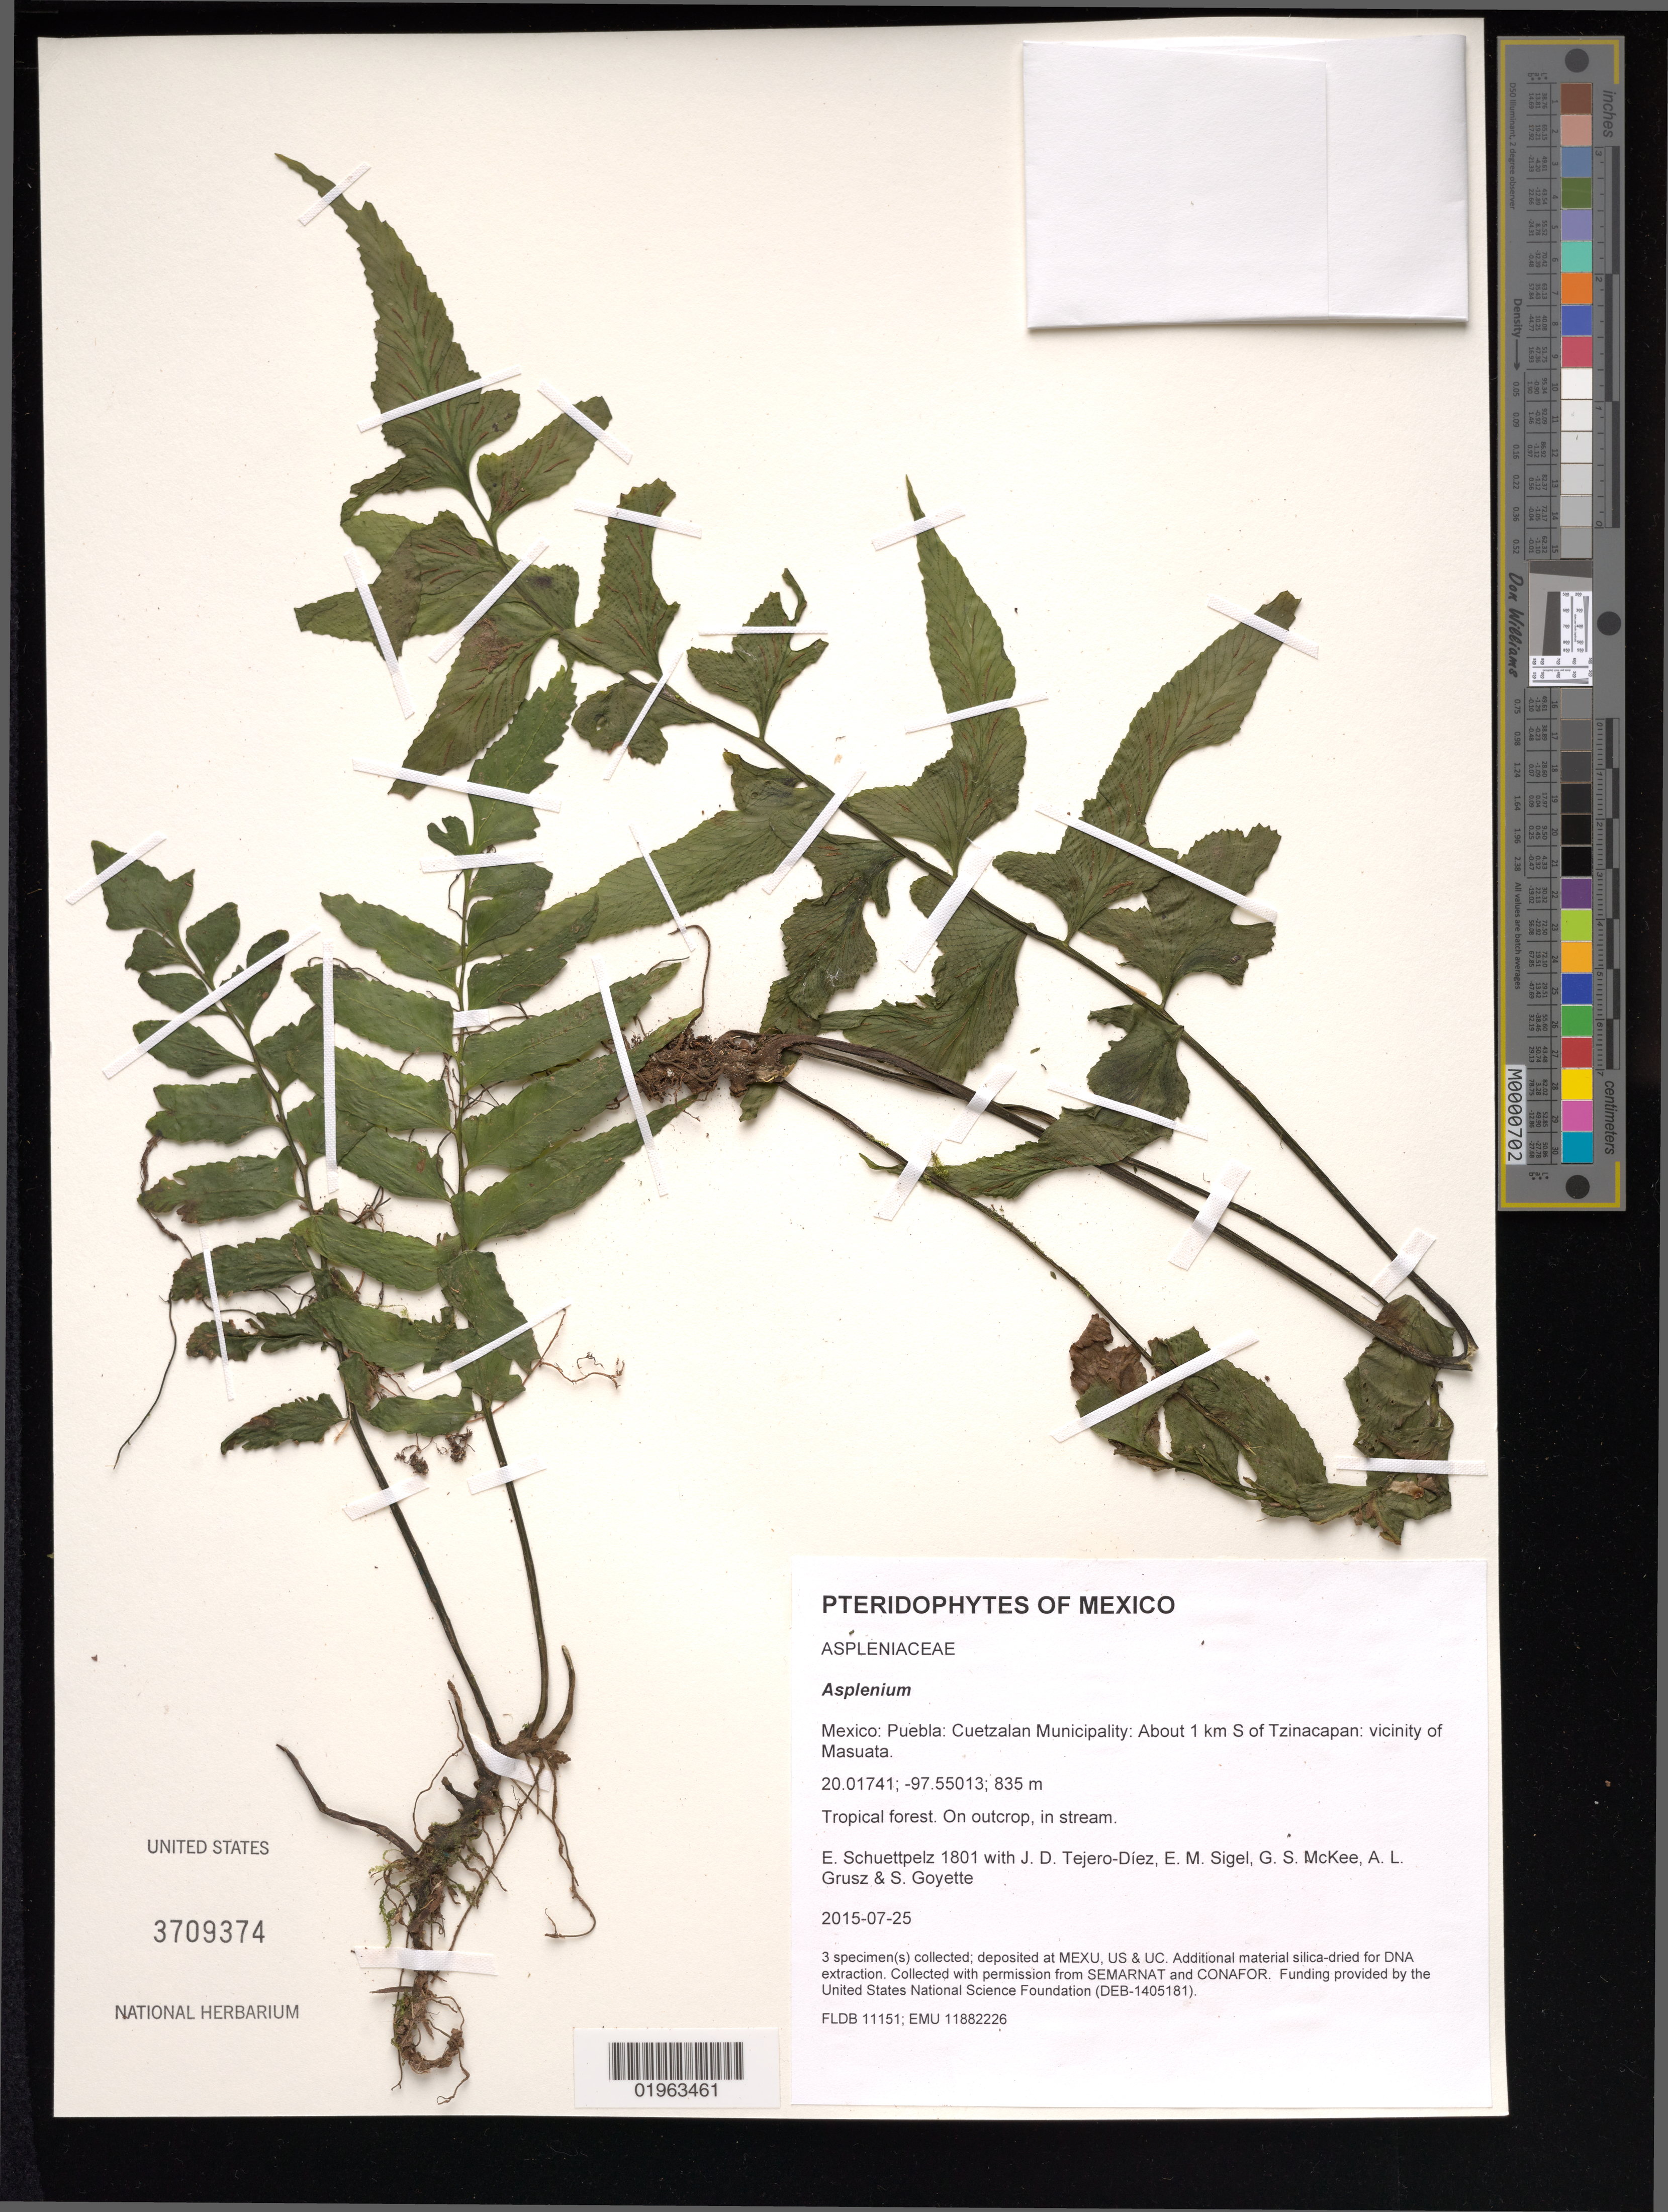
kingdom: Plantae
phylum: Tracheophyta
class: Polypodiopsida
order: Polypodiales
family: Aspleniaceae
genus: Hymenasplenium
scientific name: Hymenasplenium riparium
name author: (Liebm.) L. Regalado & Prada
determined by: Reis, A.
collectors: E. Schuettpelz, D. Tejero-Díez, E. M. Sigel, G. S. McKee & A. Grusz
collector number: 1801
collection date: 2015-07-25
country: Mexico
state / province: Puebla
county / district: Cuetzalan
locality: About 1 km S of Tzinacapan: vicinity of Masuata.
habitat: Tropical forest.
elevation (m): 835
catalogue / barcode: US 3709374